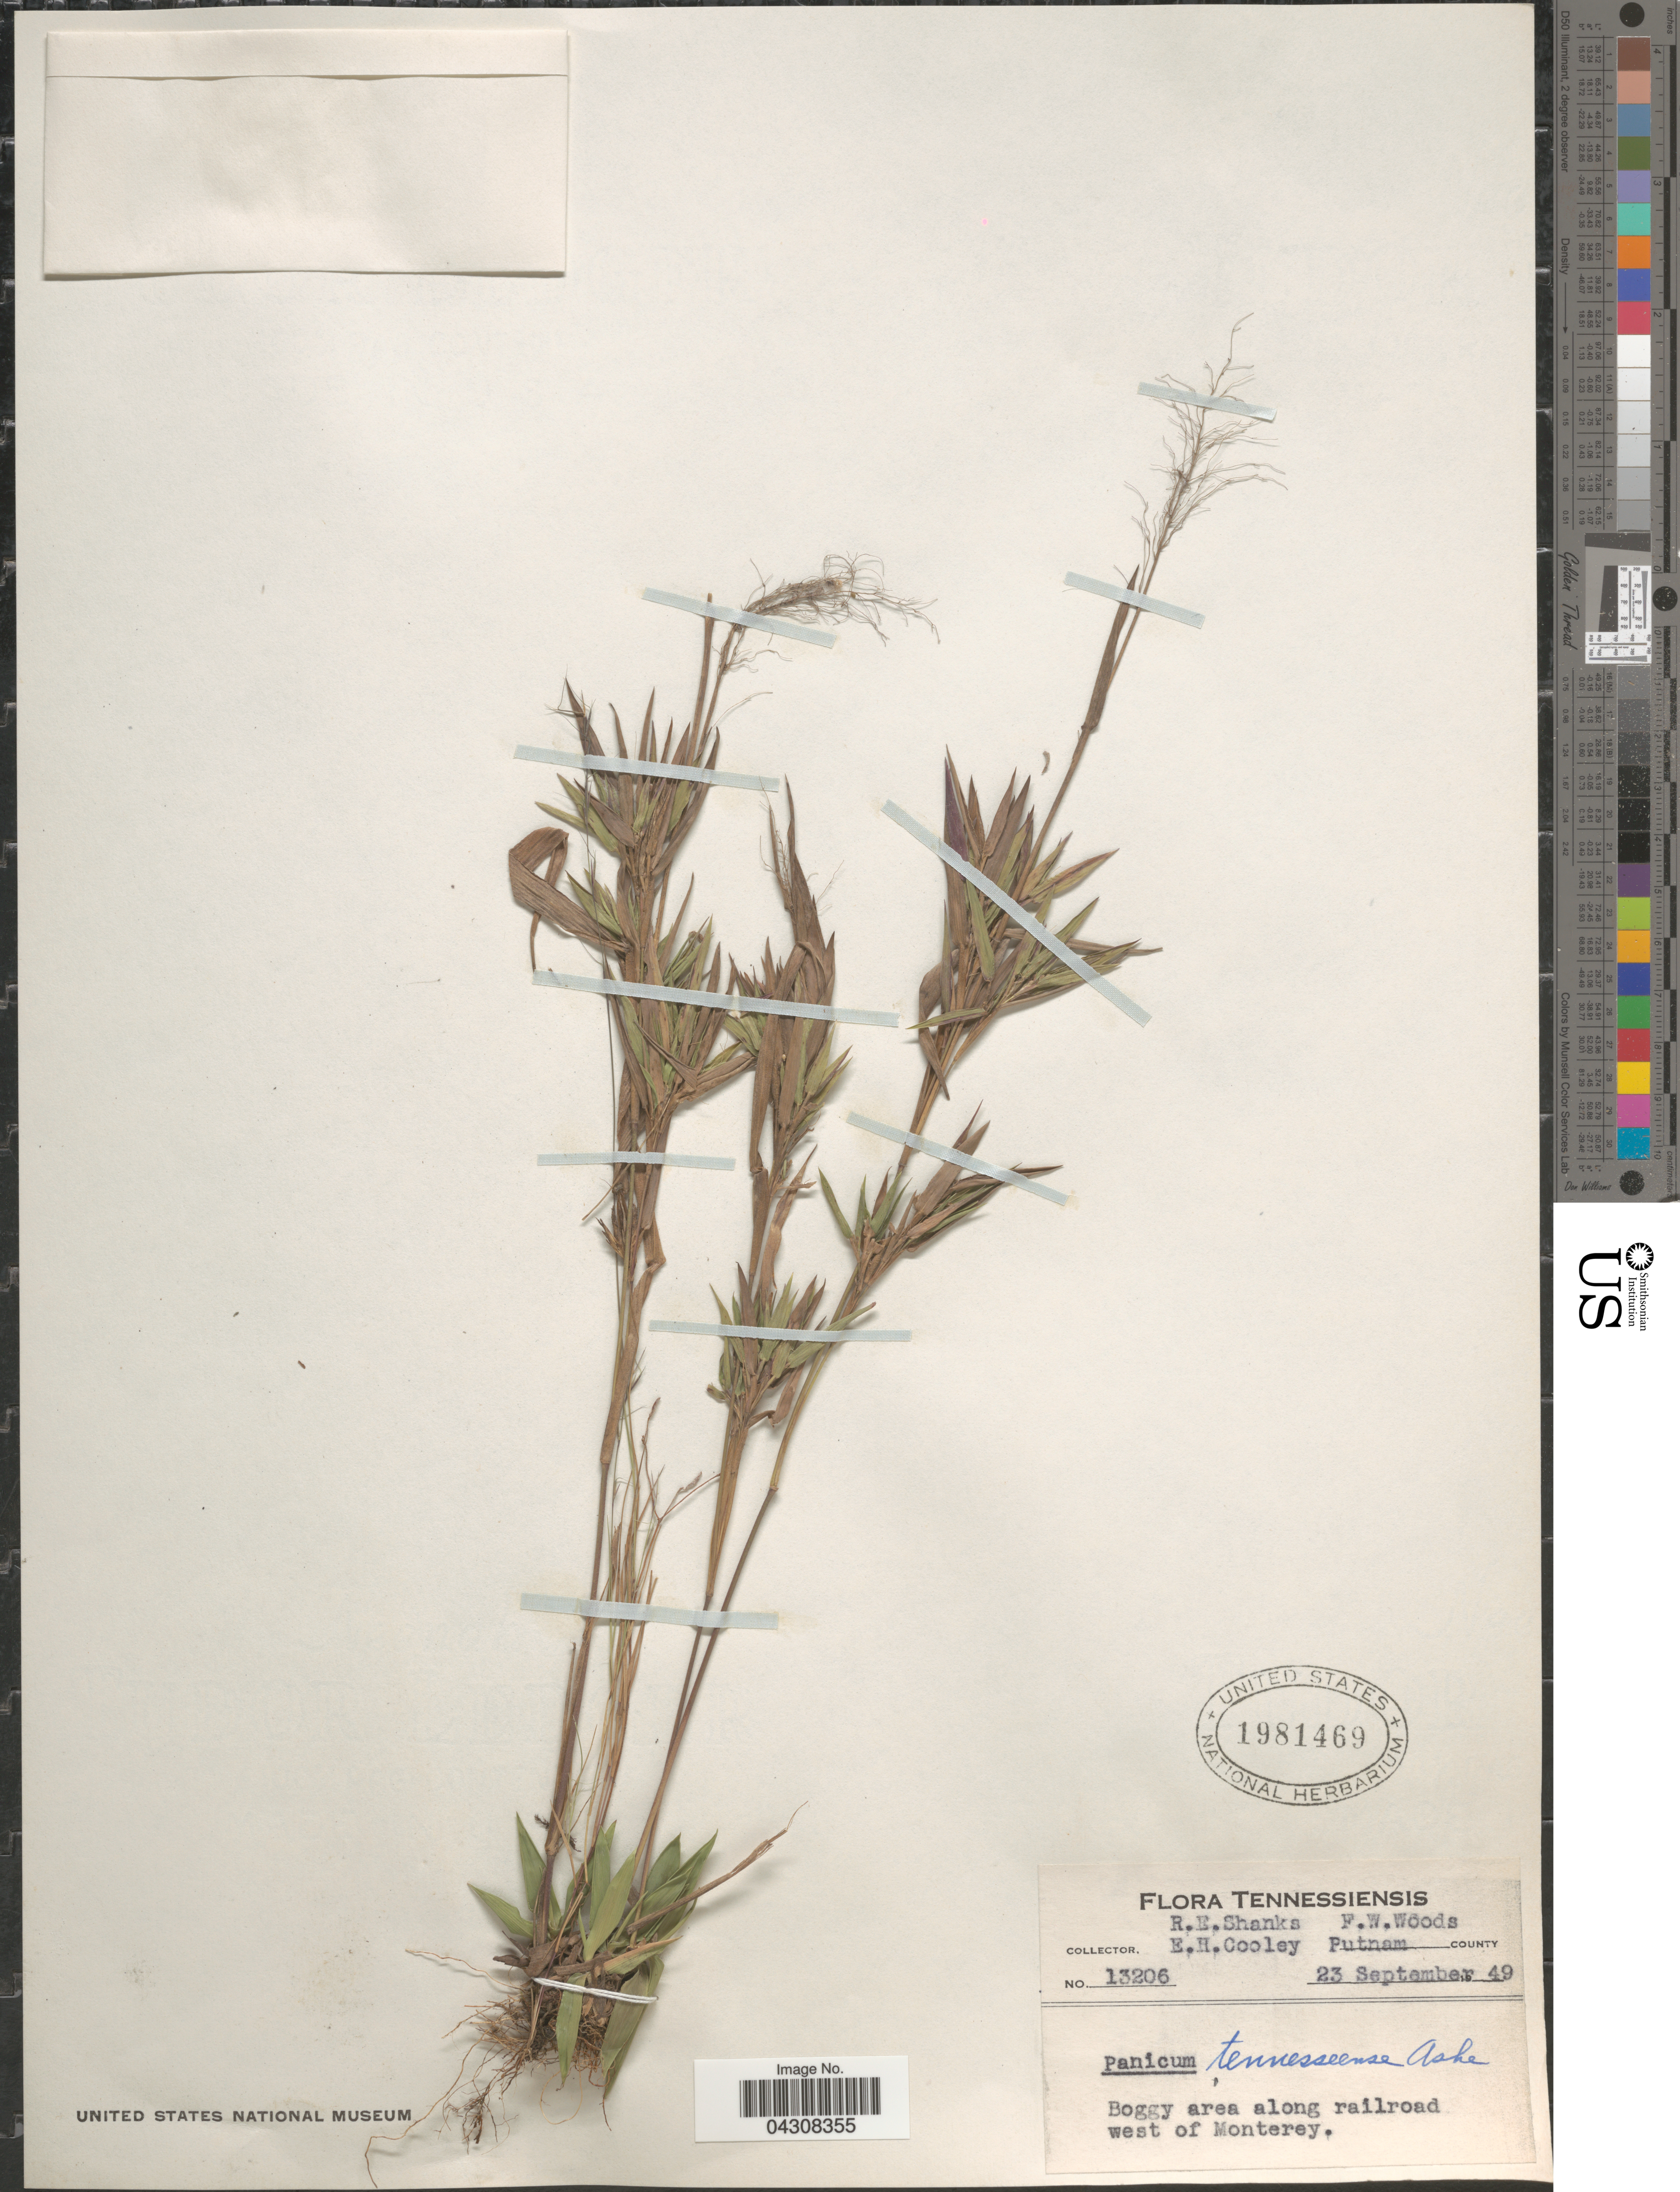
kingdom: Plantae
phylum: Tracheophyta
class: Liliopsida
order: Poales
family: Poaceae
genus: Dichanthelium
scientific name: Dichanthelium acuminatum var. acuminatum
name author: (Sw.) Gould & C.A. Clark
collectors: R. Shanks, F. W. Woods & E. H. Cooley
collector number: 13206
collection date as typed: Transcribed d/m/y: 23/9/49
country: United States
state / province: Tennessee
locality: Putnam County. Boggy area along railroad west of Monterey.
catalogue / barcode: US 1981469